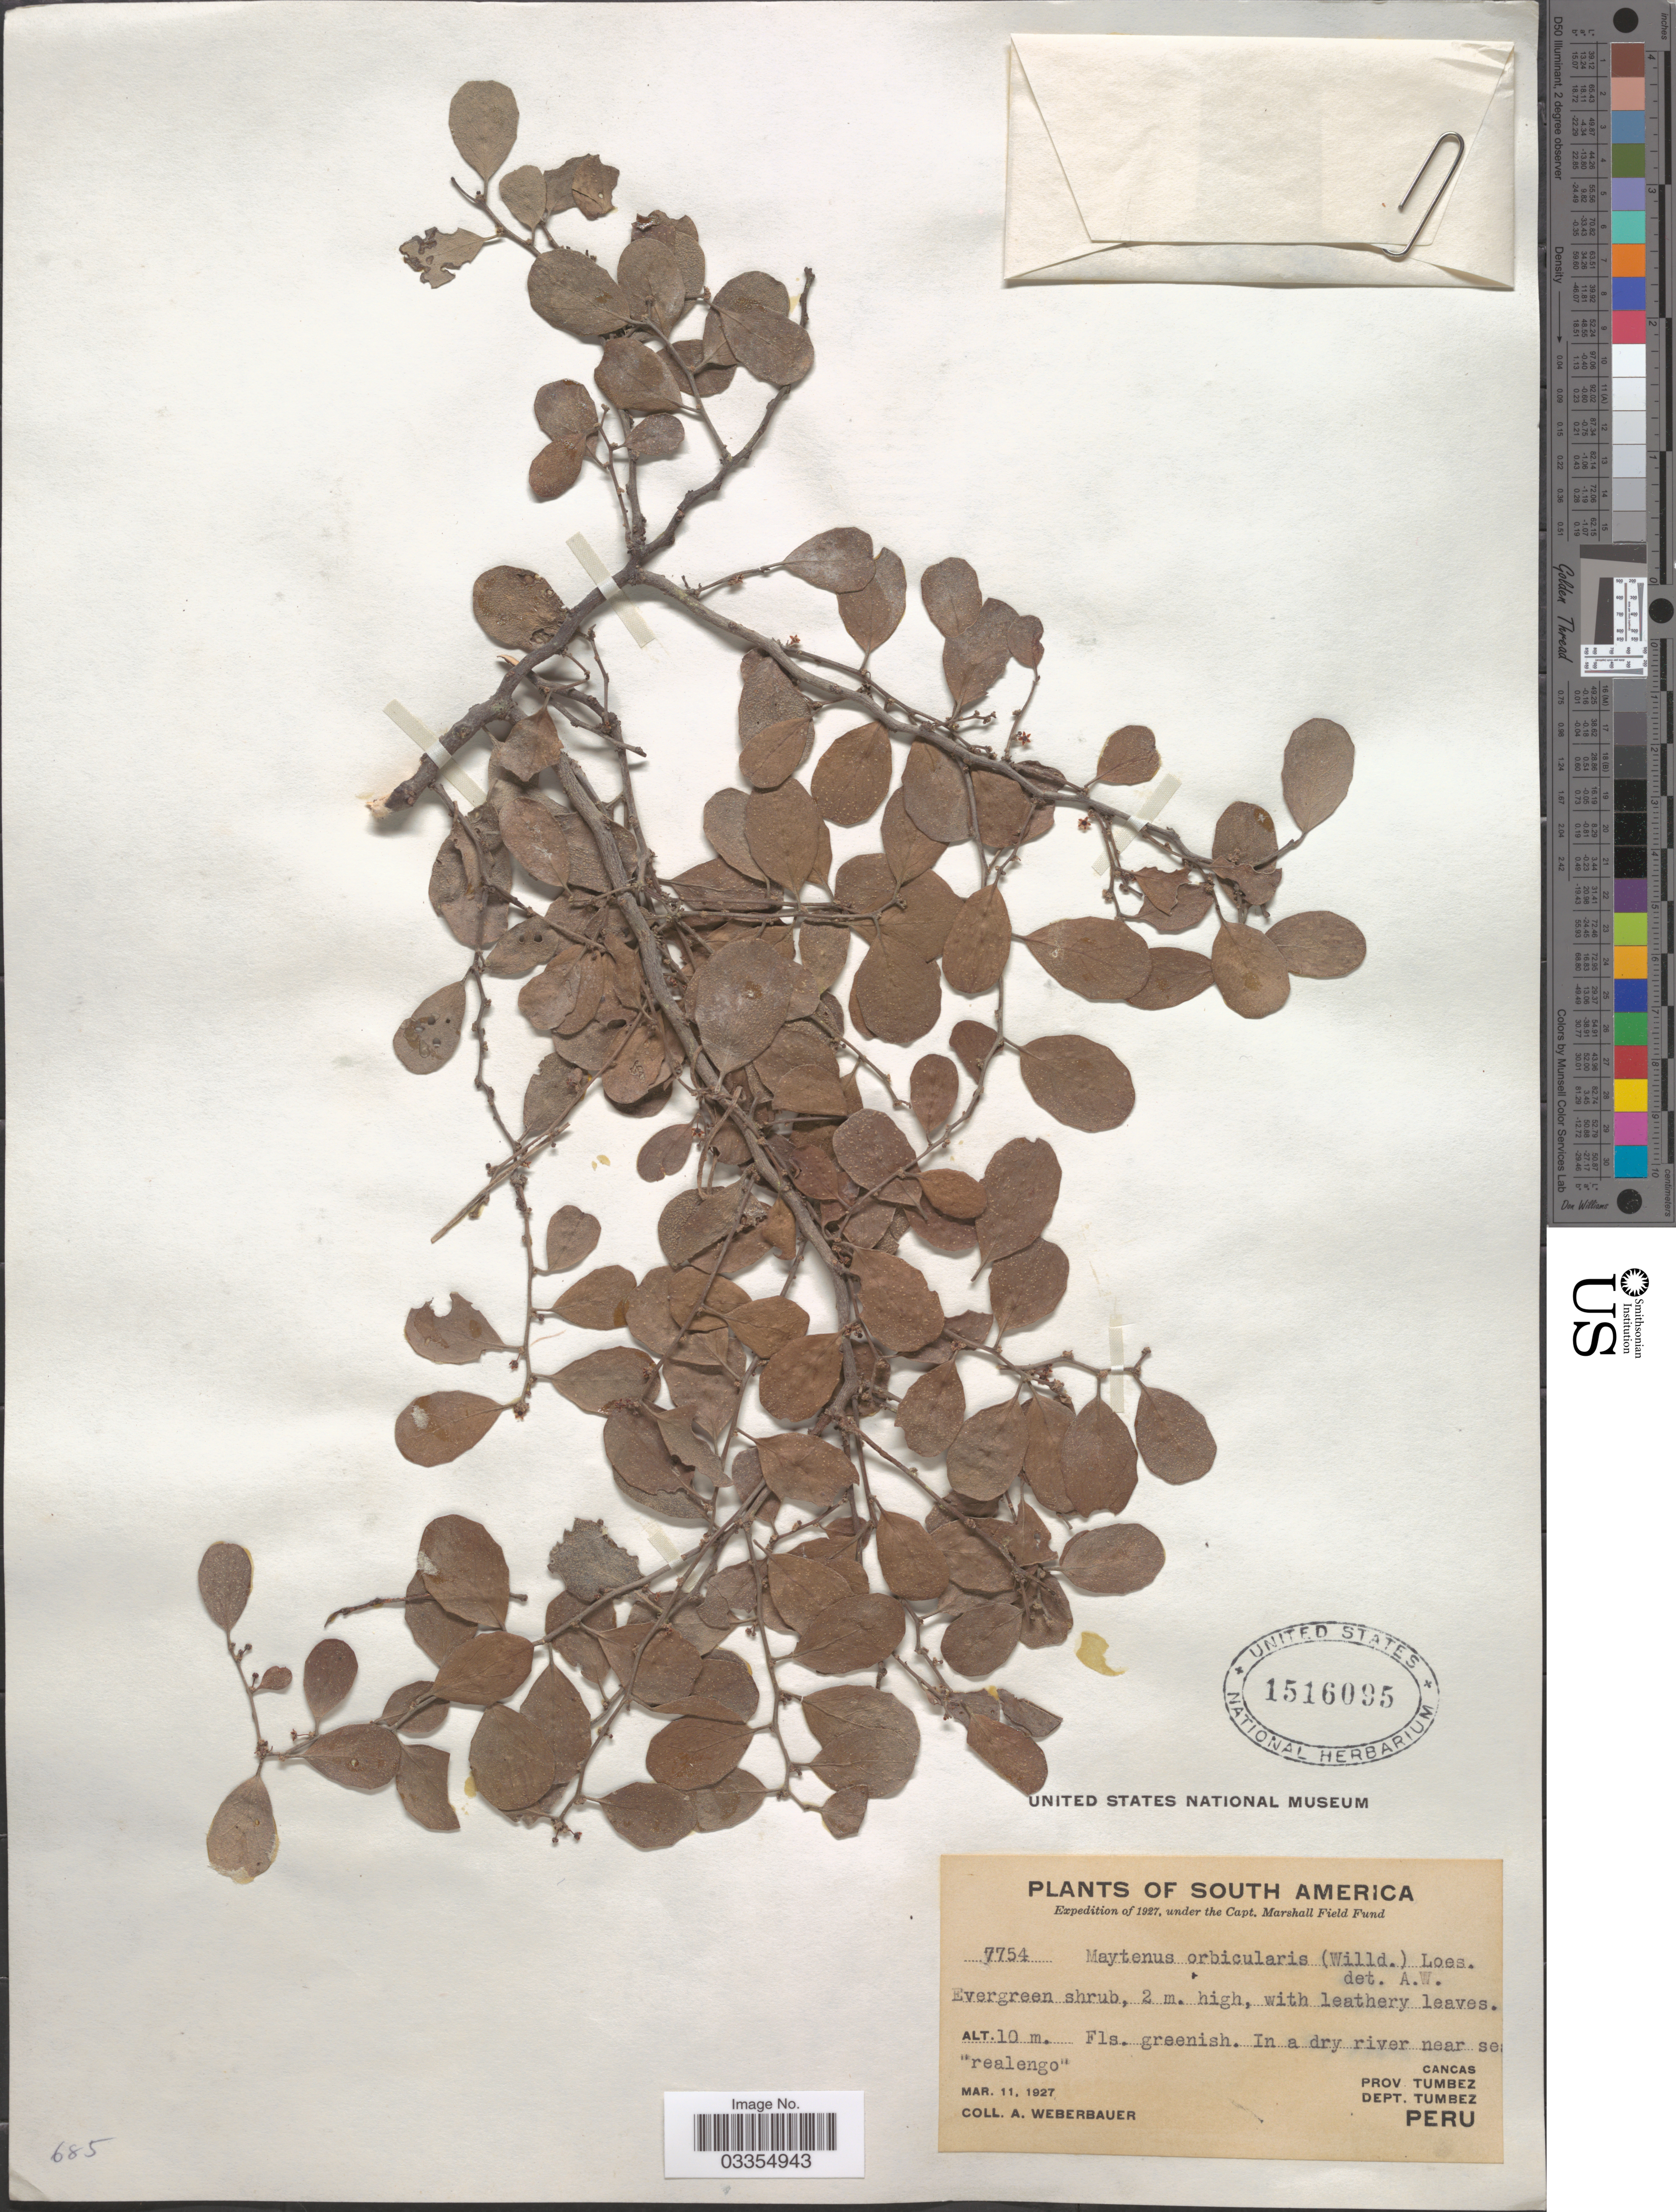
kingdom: Plantae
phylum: Tracheophyta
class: Magnoliopsida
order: Celastrales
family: Celastraceae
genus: Tricerma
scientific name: Tricerma orbiculare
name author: (Humb. & Bonpl. ex Schult.) Lundell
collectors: A. Weberbauer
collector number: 7754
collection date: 1927-03-11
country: Peru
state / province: Tumbes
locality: In a dry river near se [illegible text] "realengo". Cancas. Prov. Tumbez. Dept. Tumbez.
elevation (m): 10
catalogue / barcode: US 1516095